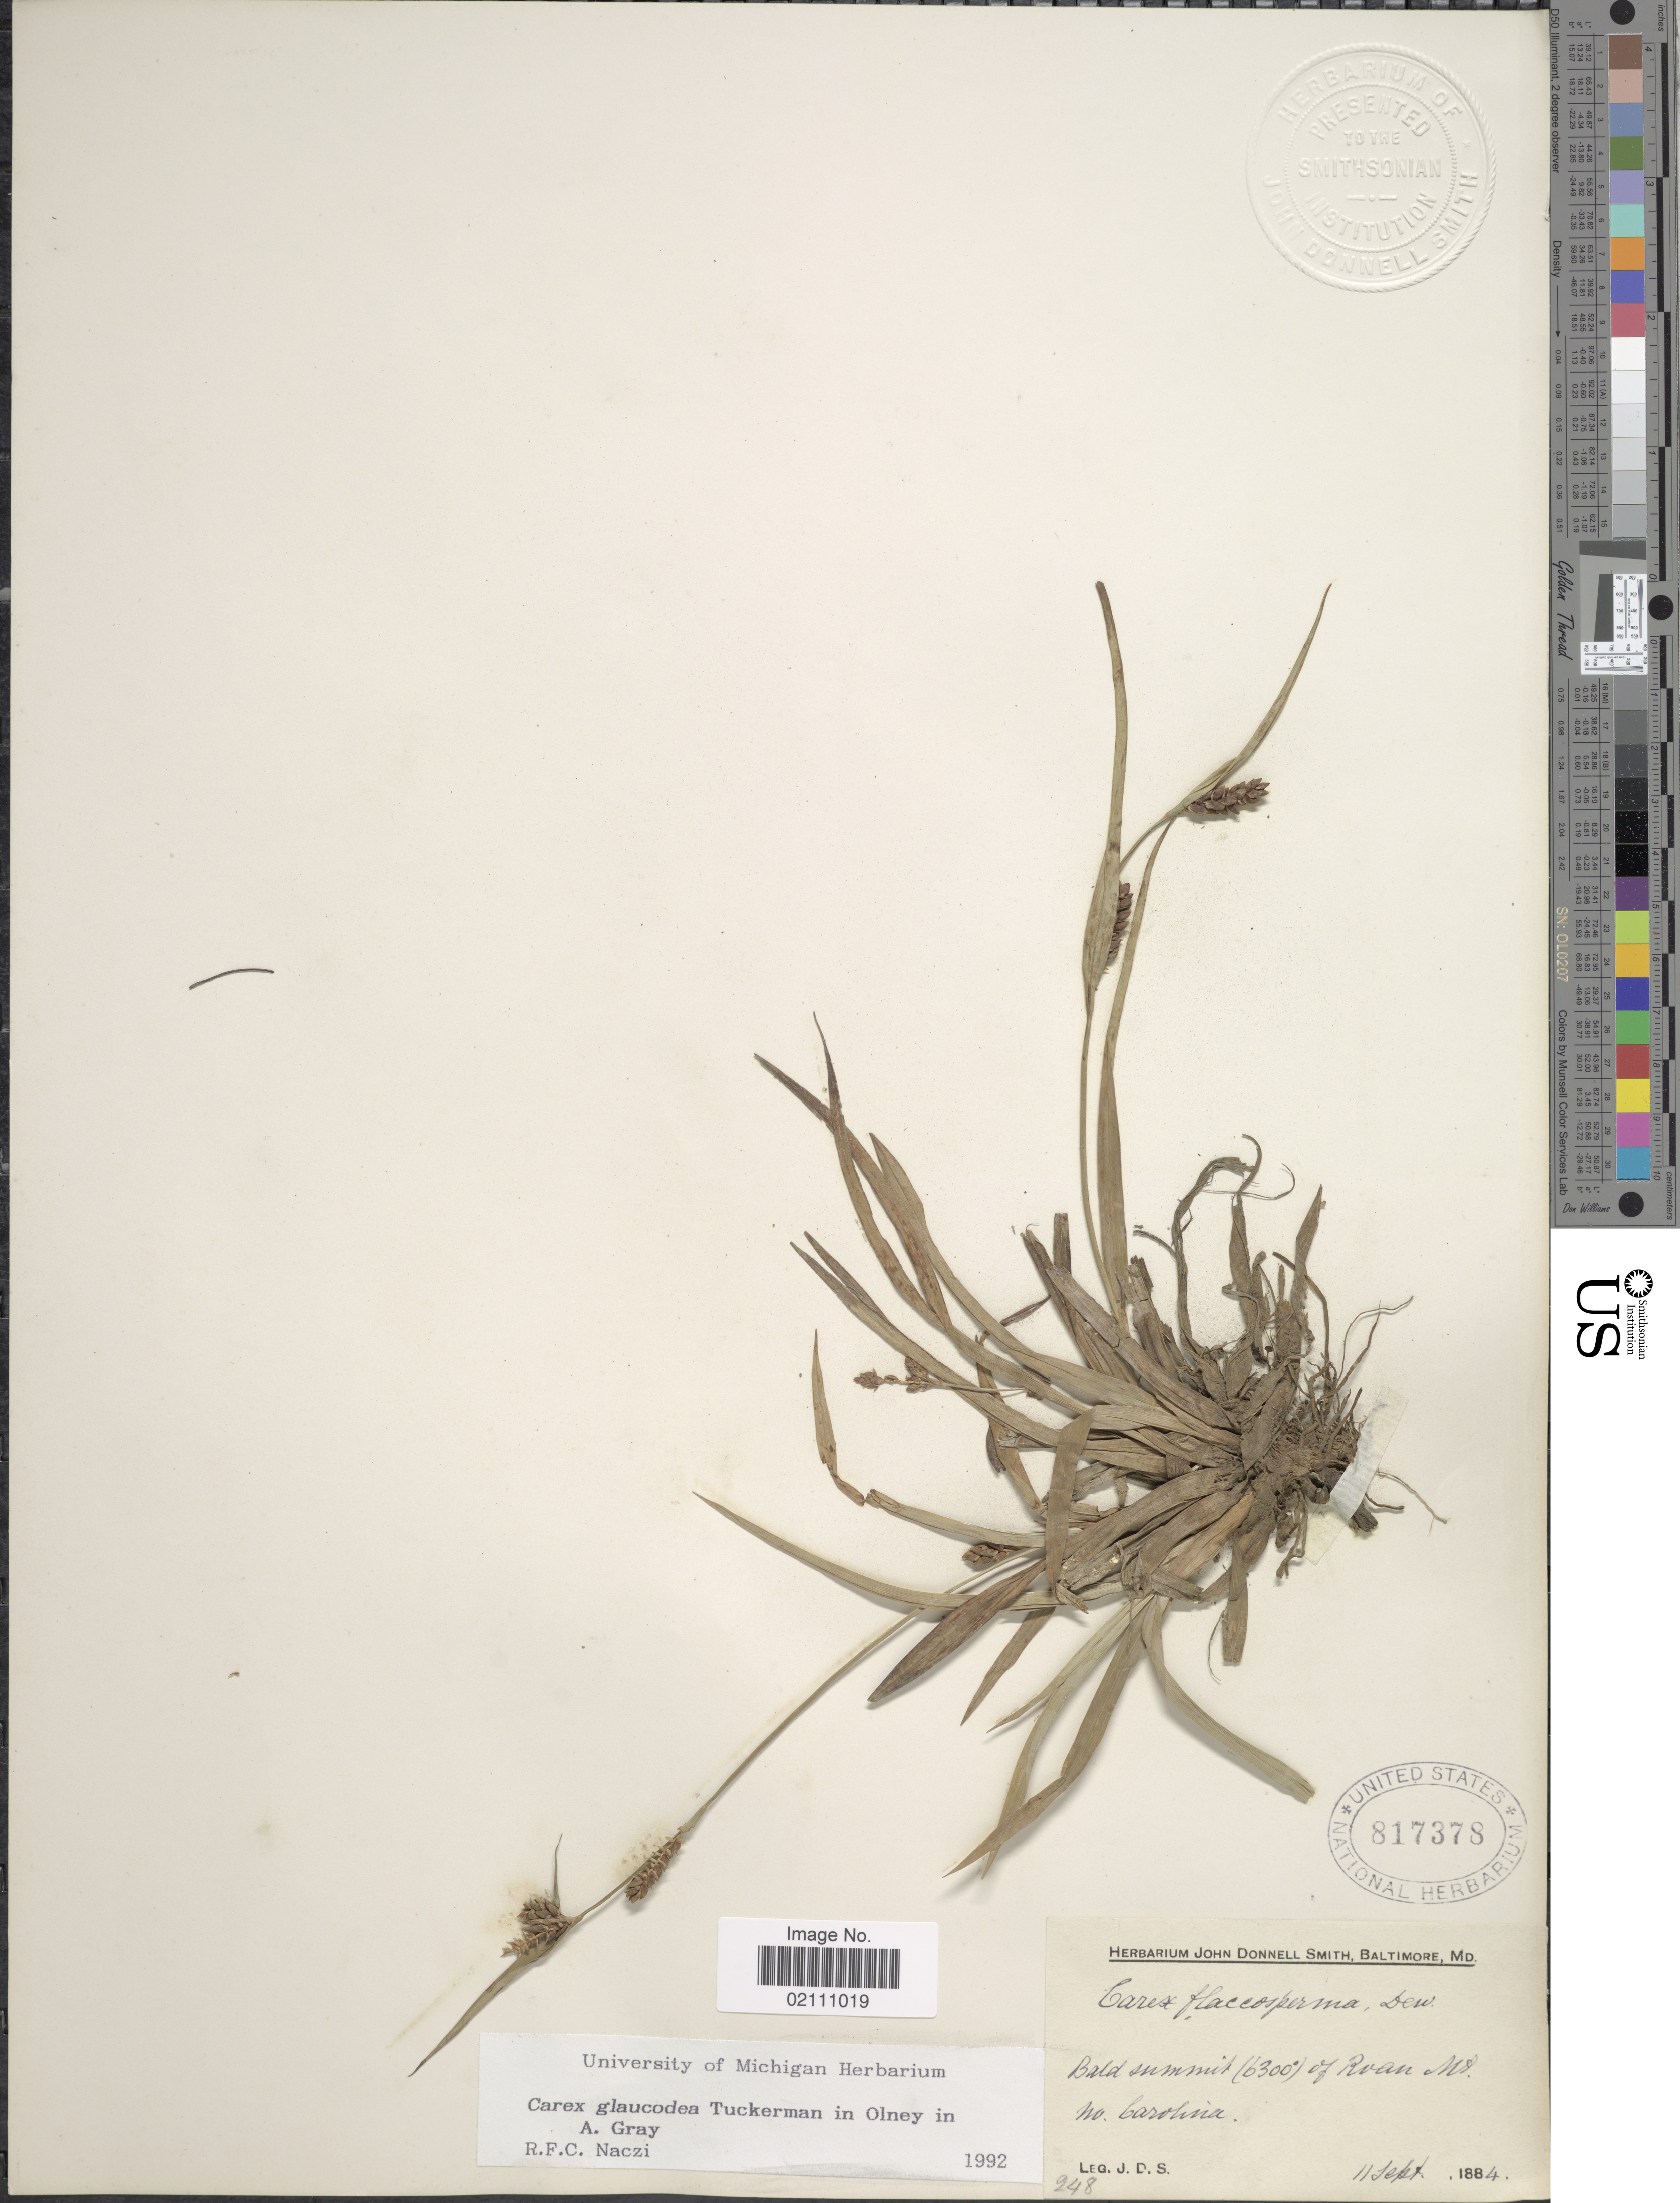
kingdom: Plantae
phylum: Tracheophyta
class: Liliopsida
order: Poales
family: Cyperaceae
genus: Carex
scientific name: Carex glaucodea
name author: Tuck. ex Olney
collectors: J. Donnell Smith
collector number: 248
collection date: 1884-09-11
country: United States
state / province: North Carolina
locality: Bald summit of Roan Mt., No. Carolina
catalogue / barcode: US 817378